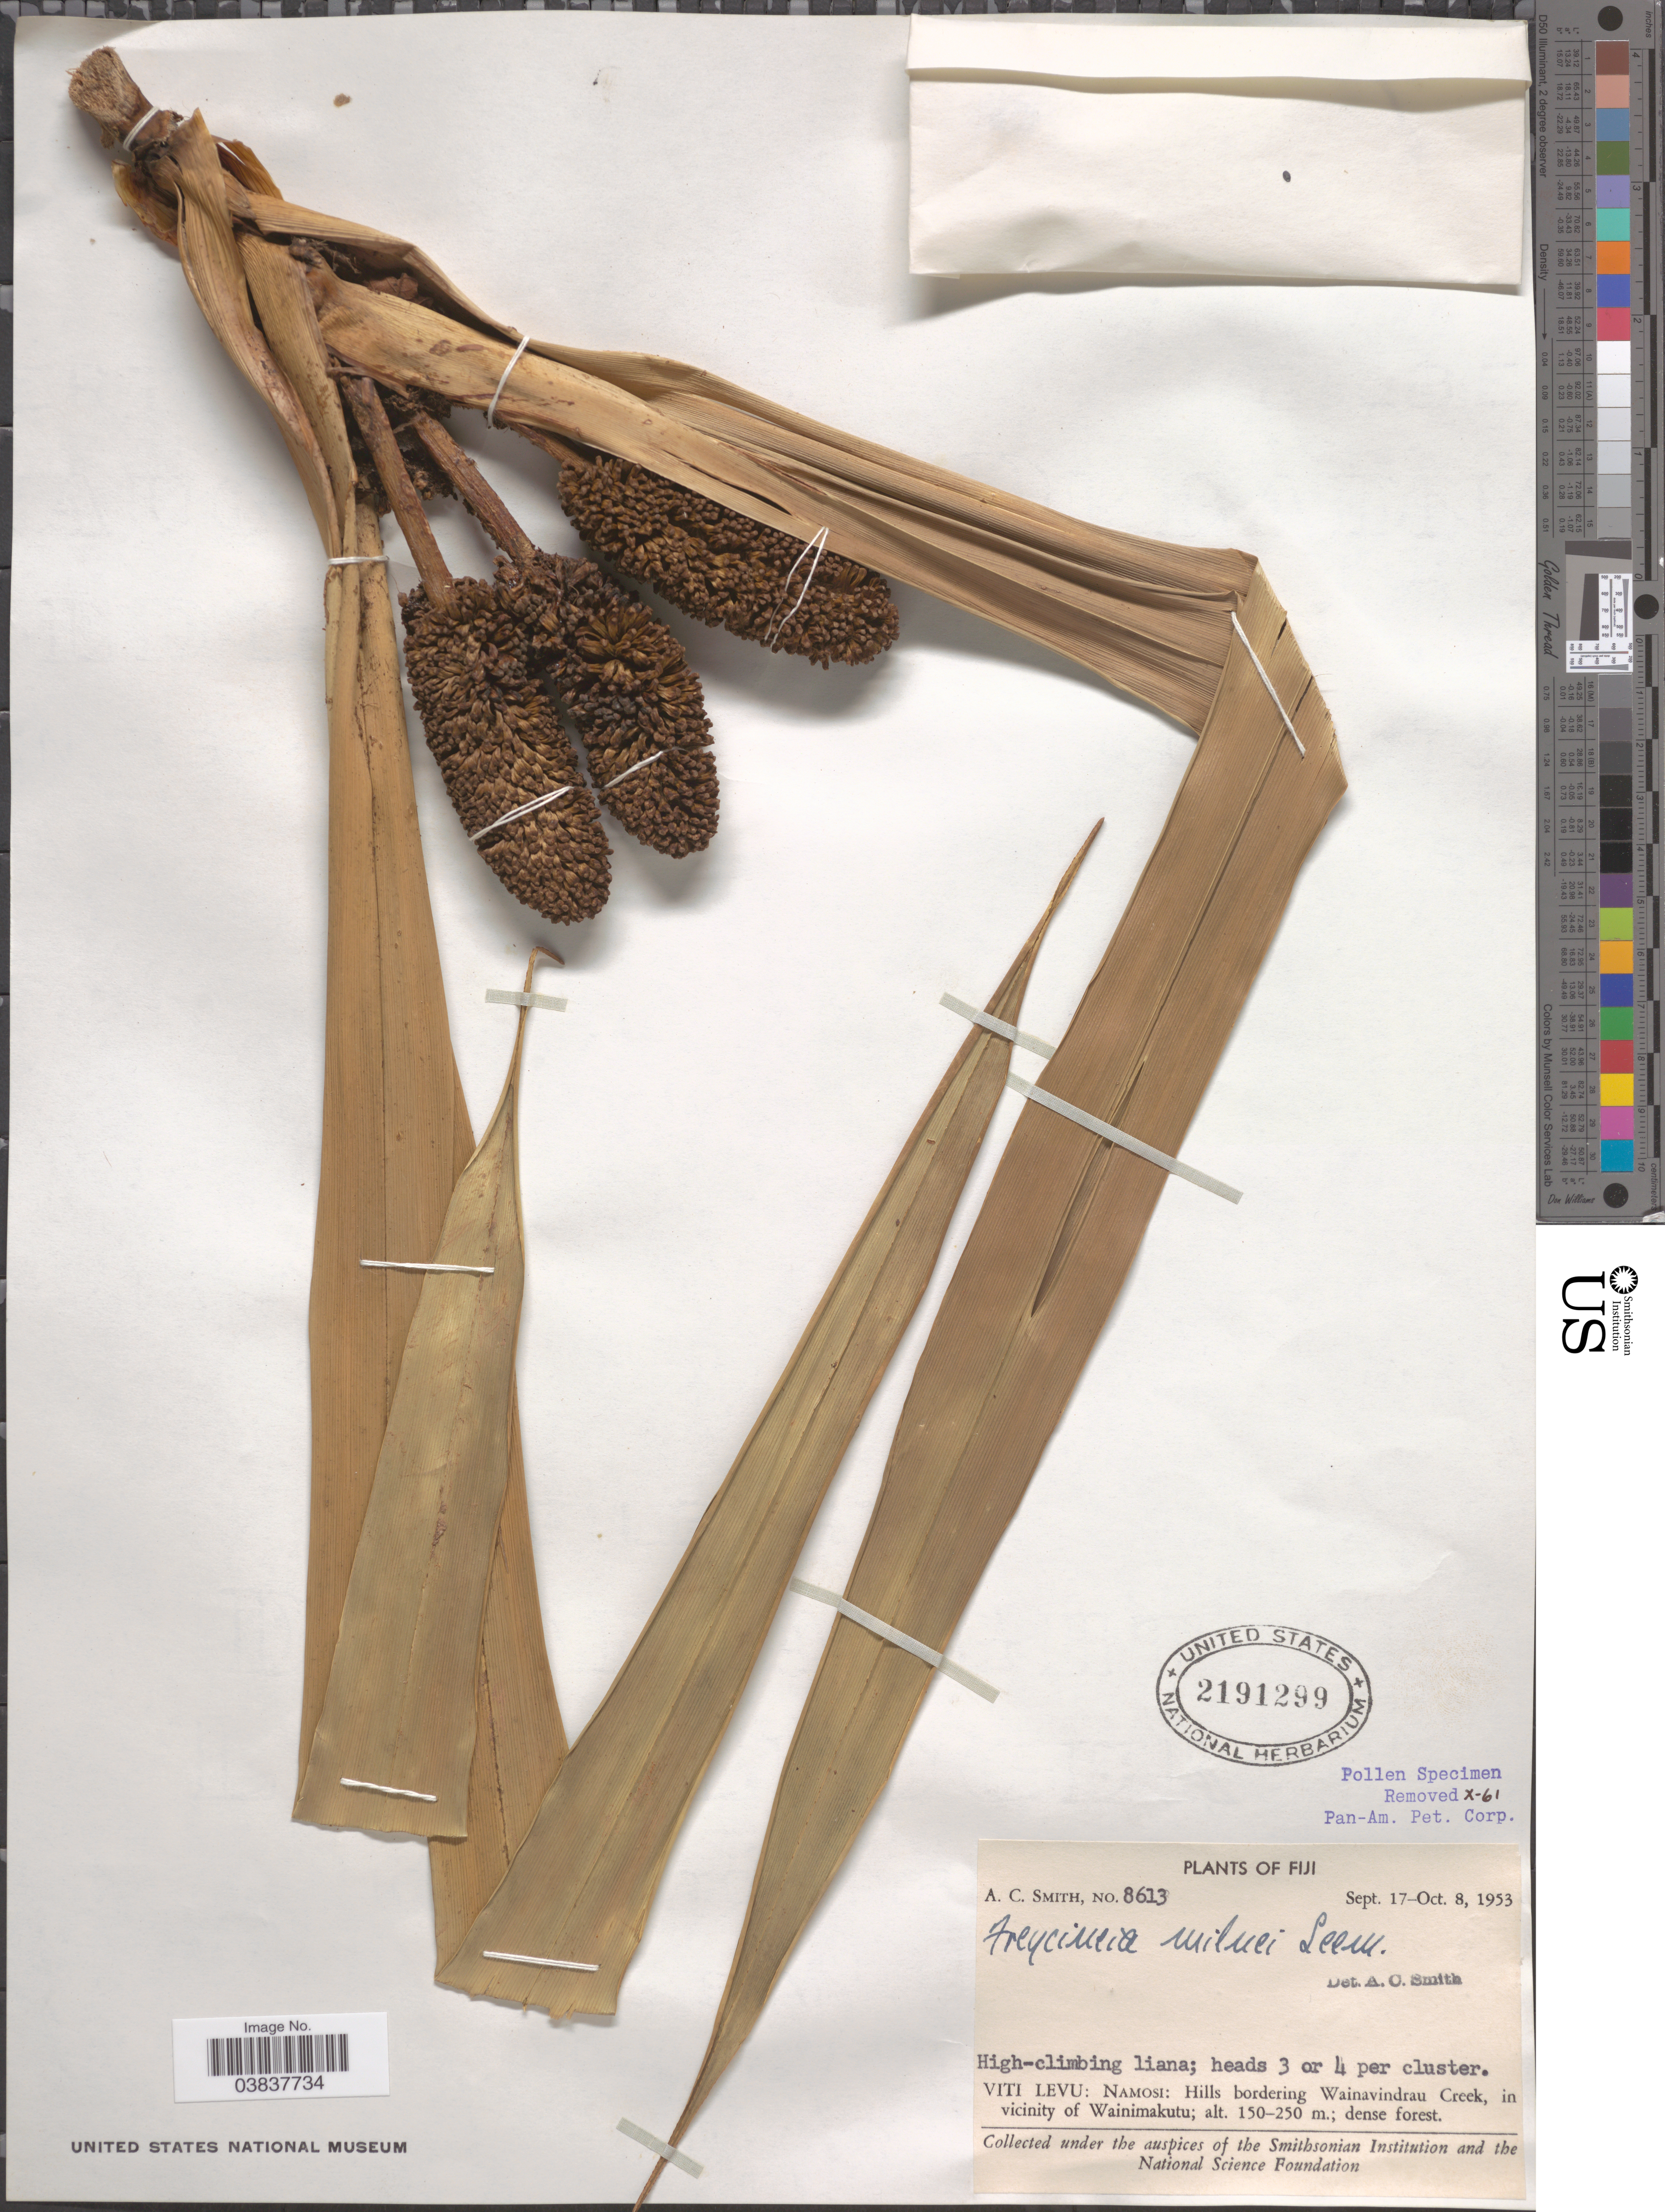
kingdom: Plantae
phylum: Tracheophyta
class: Liliopsida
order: Pandanales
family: Pandanaceae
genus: Freycinetia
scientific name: Freycinetia milnei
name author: Seem.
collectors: A. C. Smith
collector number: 8613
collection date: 1953-09-17/1953-10-08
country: Fiji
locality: Viti Levu: Namosi: Hills bordering Wainavindrau Creek, in vicinity of Wainimakutu.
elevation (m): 150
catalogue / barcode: US 2191299